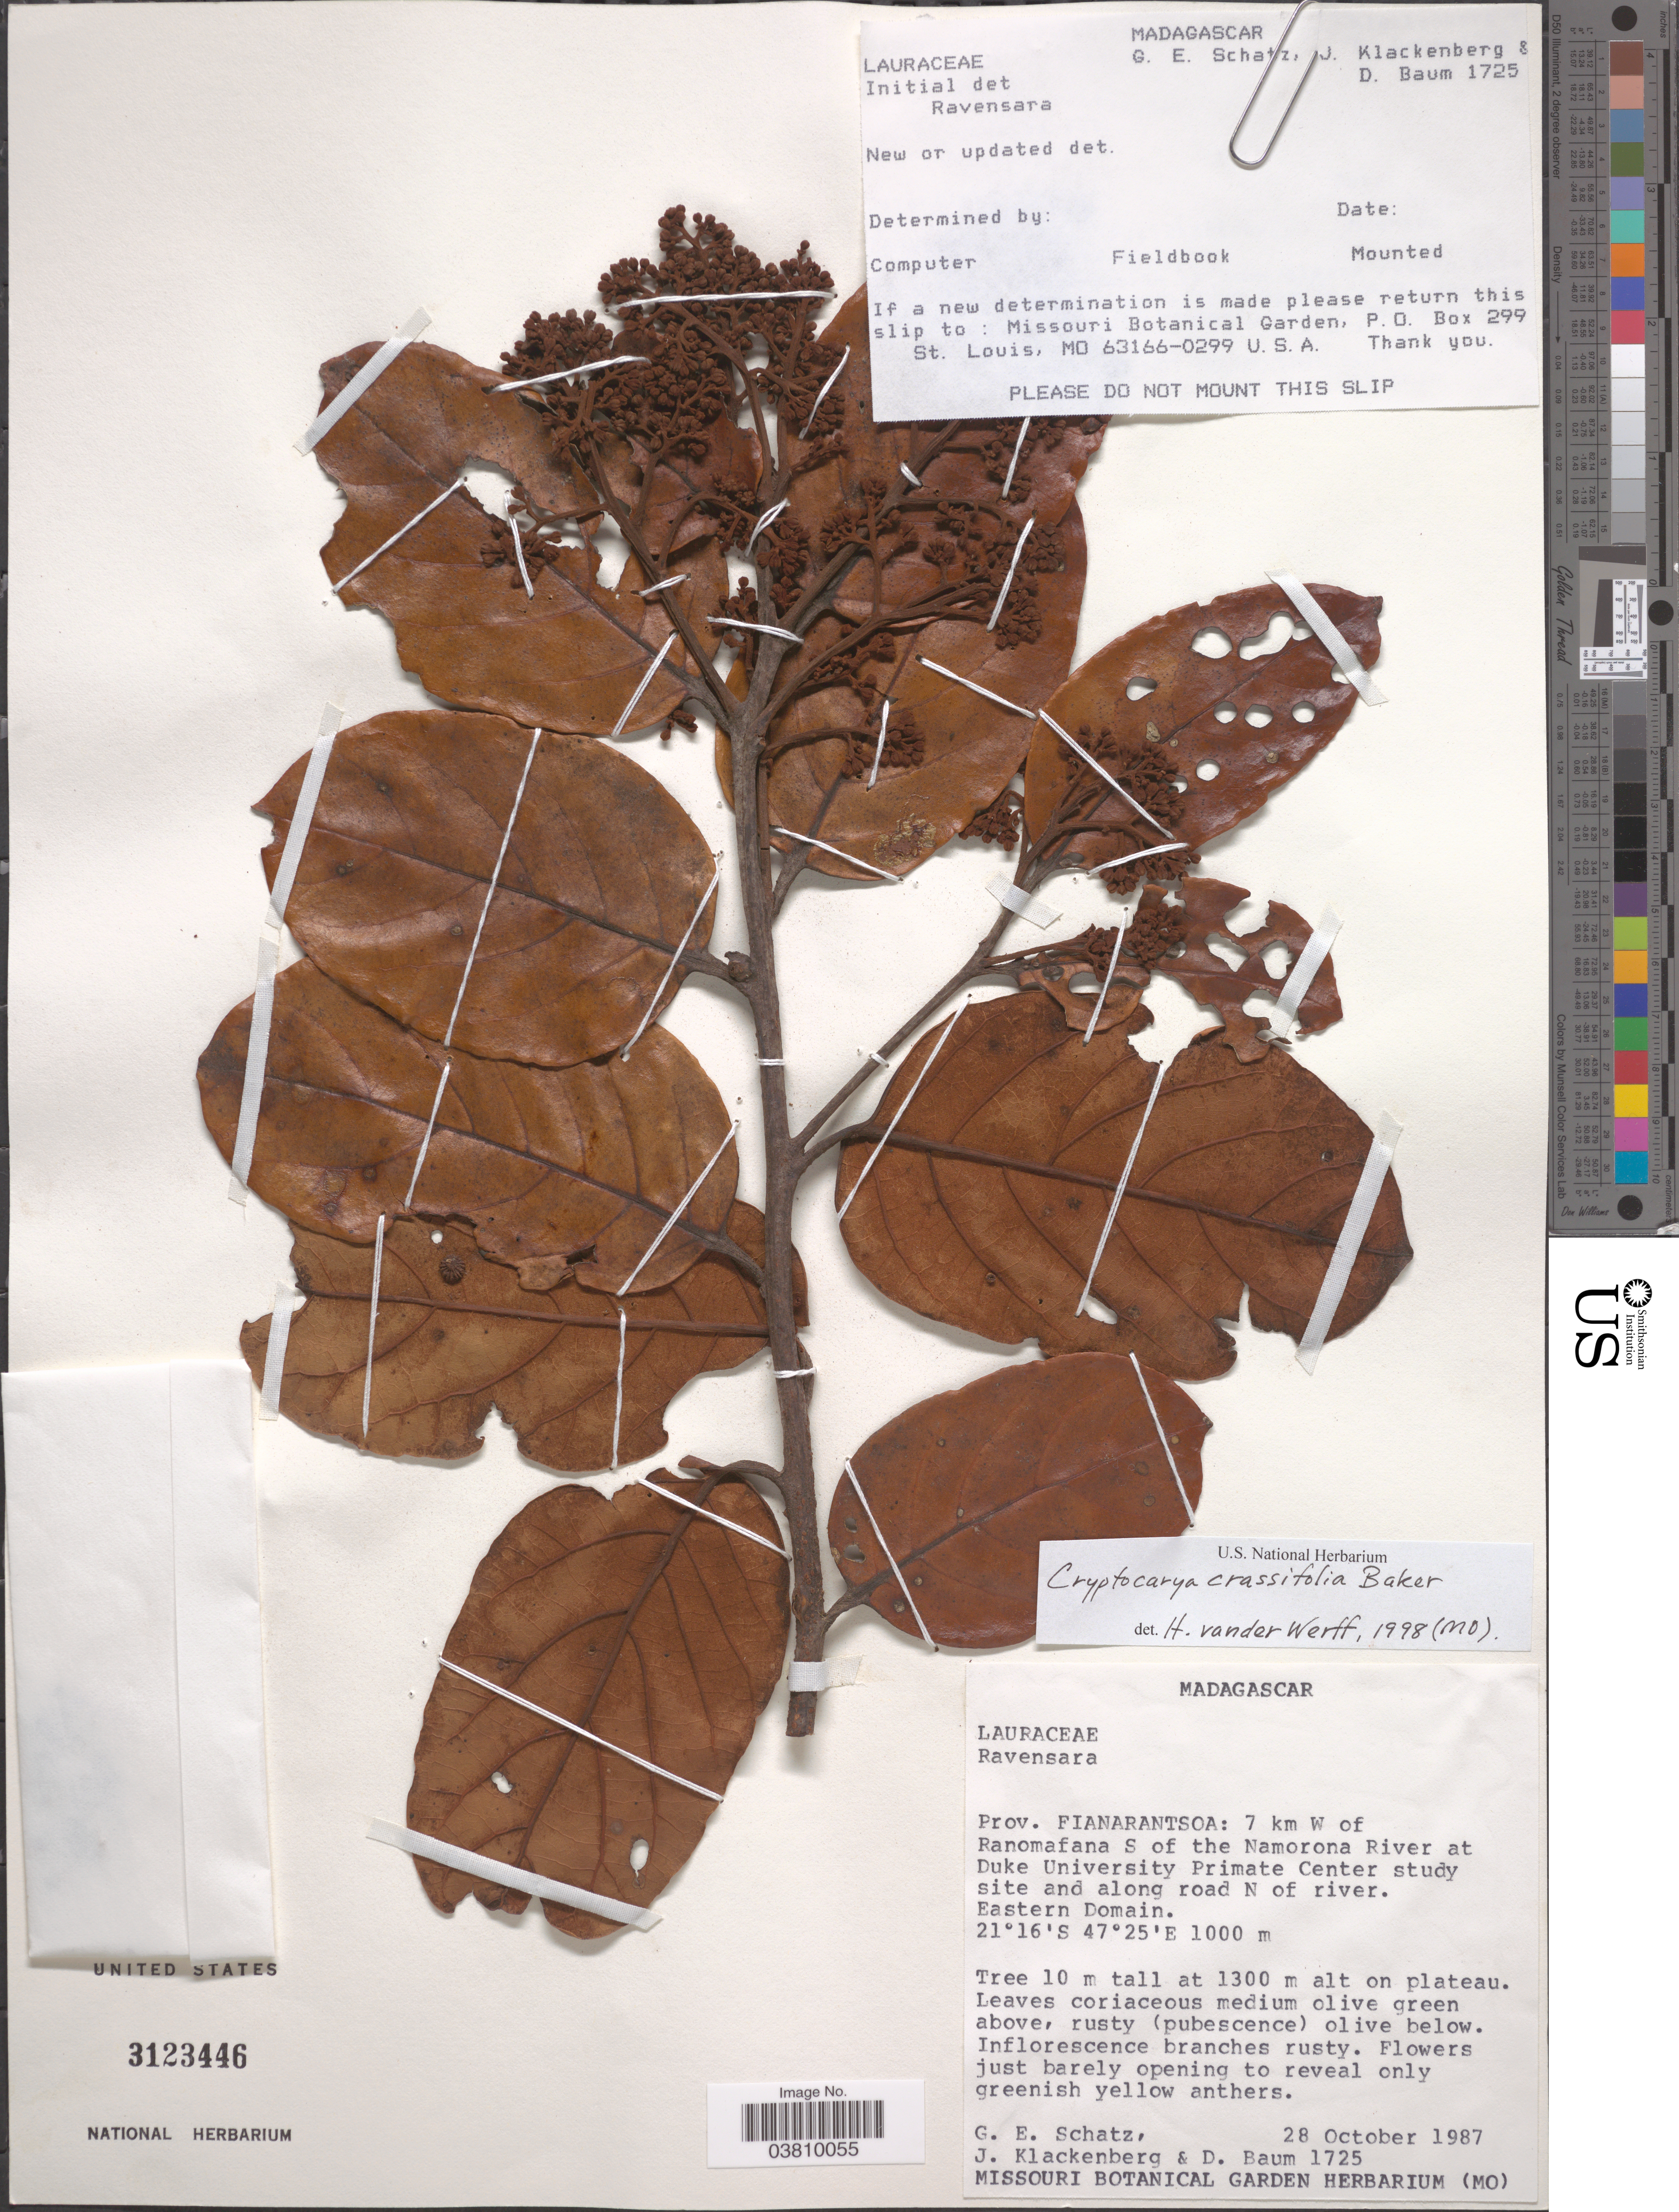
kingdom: Plantae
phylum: Tracheophyta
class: Magnoliopsida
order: Laurales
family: Lauraceae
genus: Cryptocarya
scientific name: Cryptocarya crassifolia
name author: Baker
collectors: G. Schatz, J. Klackenberg & D. Baum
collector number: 1725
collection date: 1987-10-28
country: Madagascar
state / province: Vatovavy Fitovinany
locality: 7 km W of Ranomafana S of the Namorona River at Duke University Primate Center study site and along road N of river. Eastern Domain.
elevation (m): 1000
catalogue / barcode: US 3123446